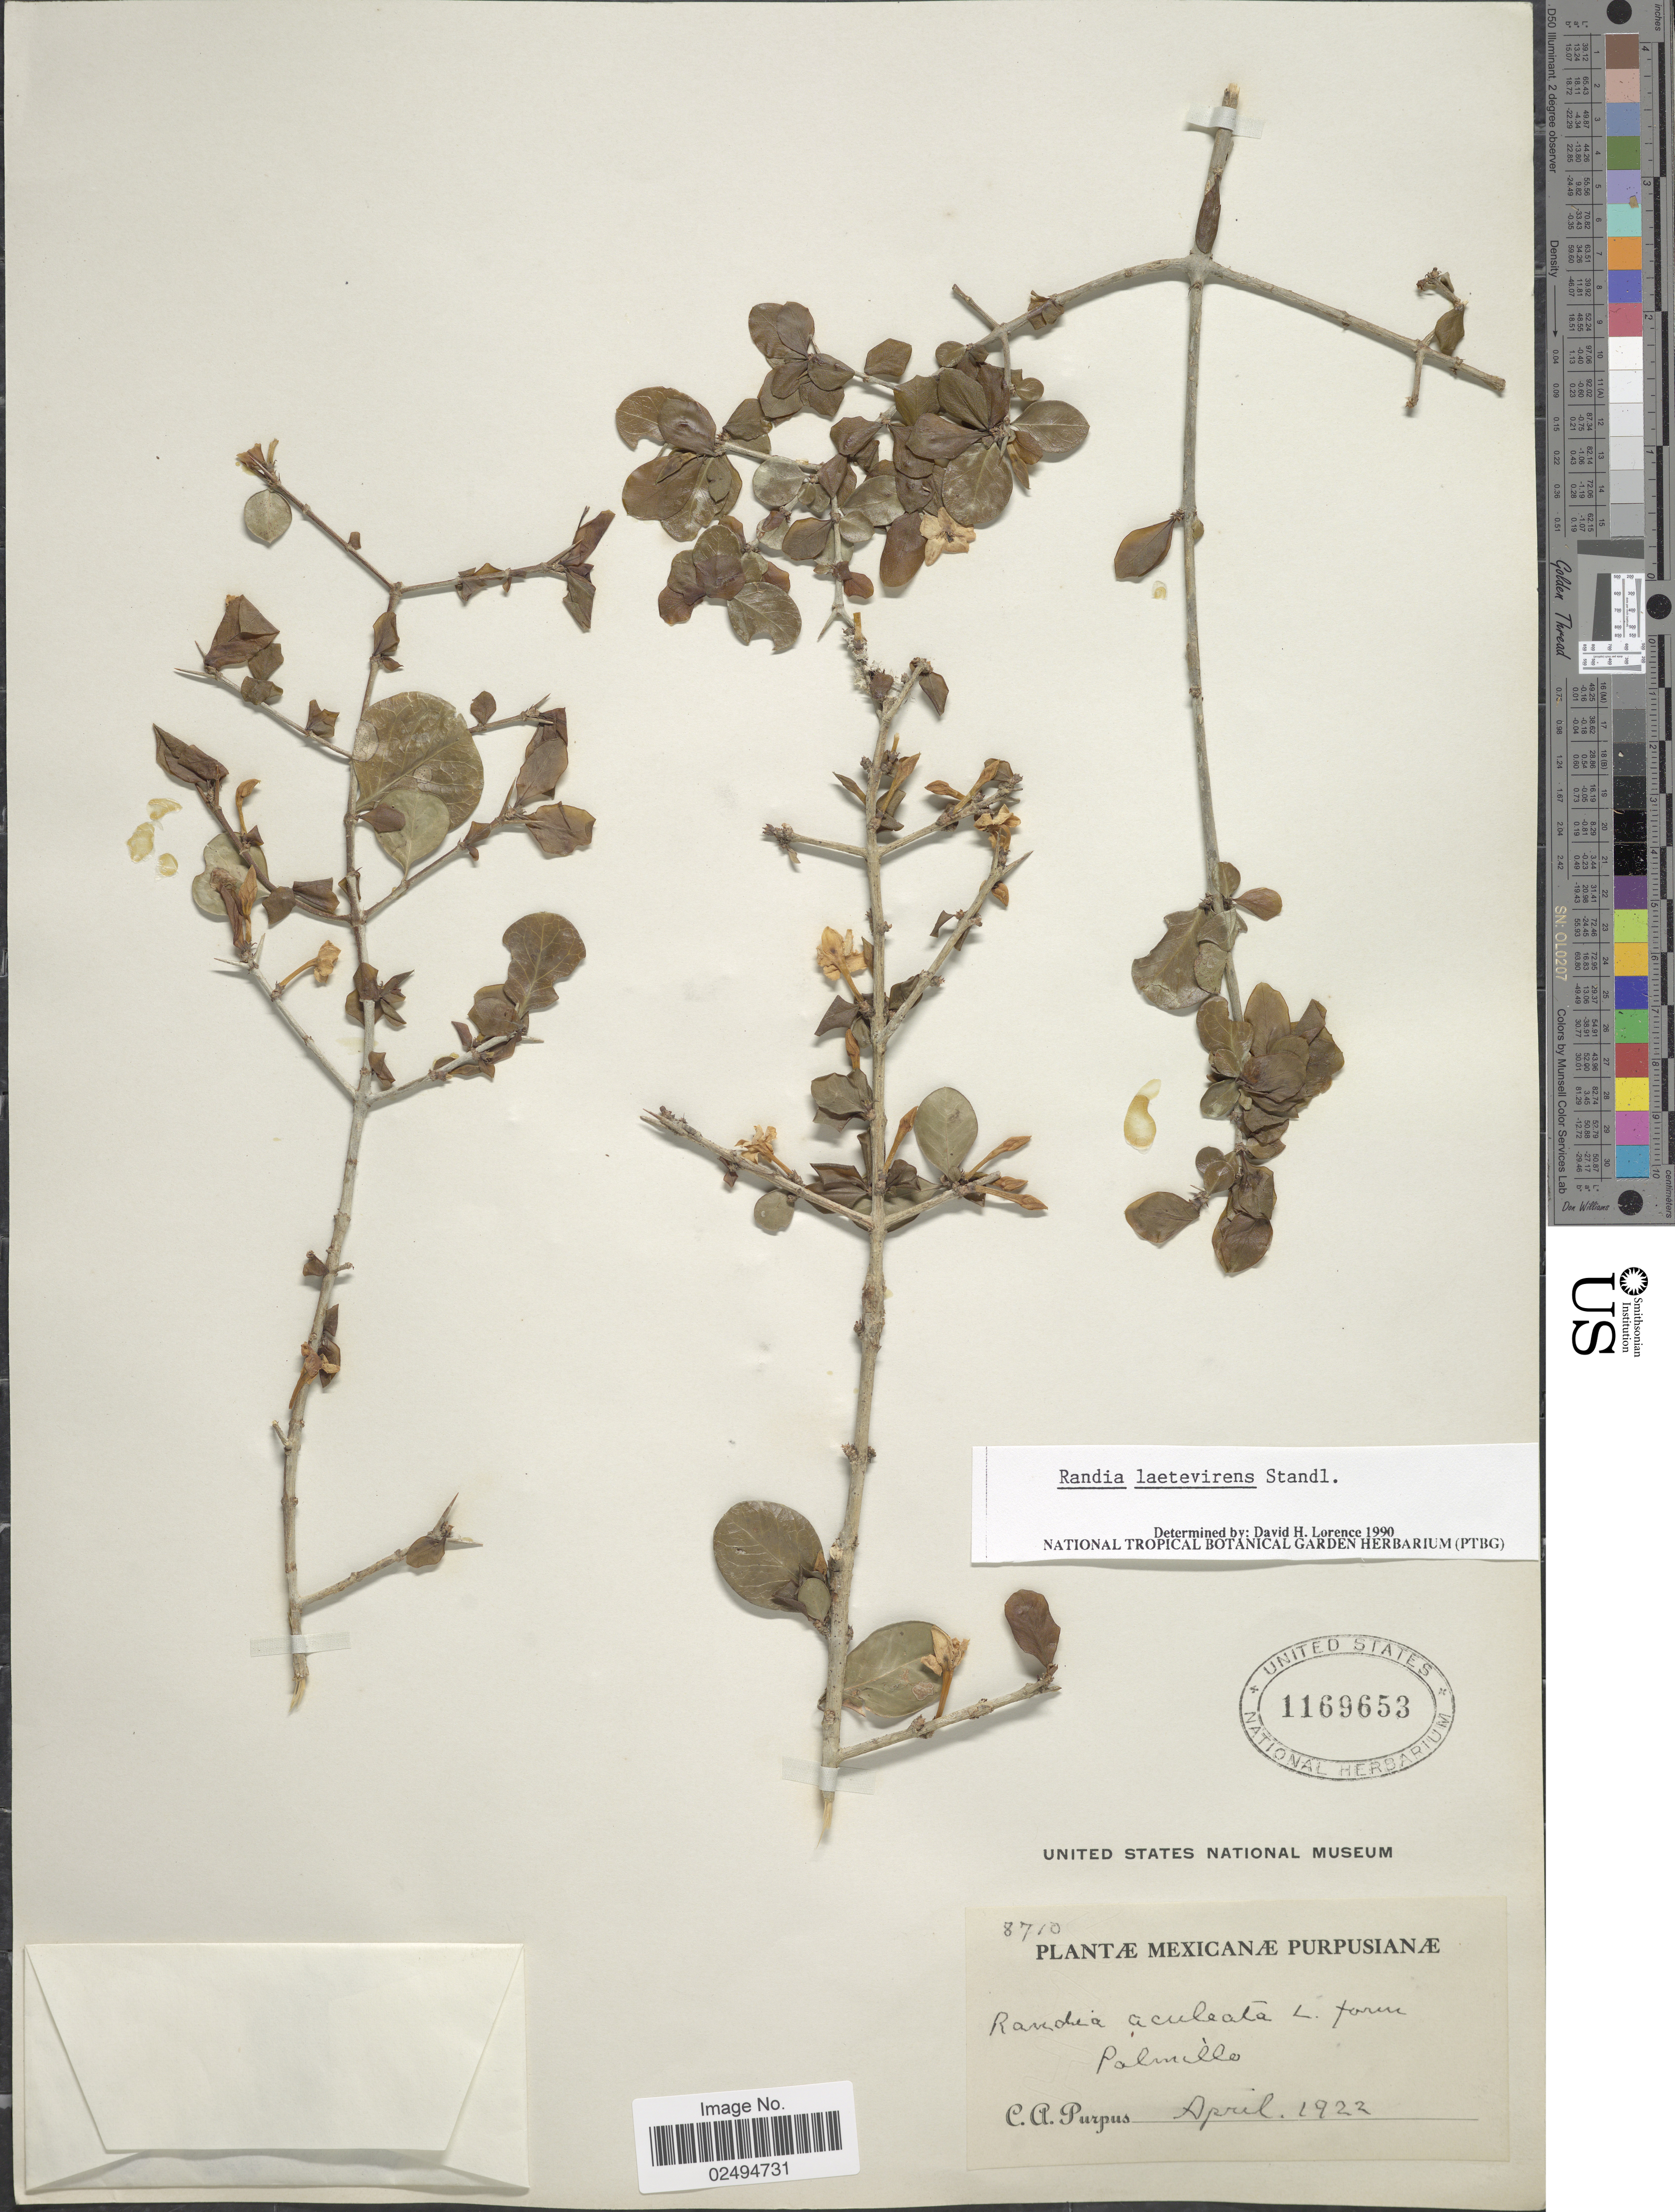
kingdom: Plantae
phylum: Tracheophyta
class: Magnoliopsida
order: Gentianales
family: Rubiaceae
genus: Randia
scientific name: Randia laetevirens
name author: Standl.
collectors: C. A. Purpus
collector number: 8710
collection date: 1922-04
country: Mexico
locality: Palmillo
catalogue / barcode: US 1169653